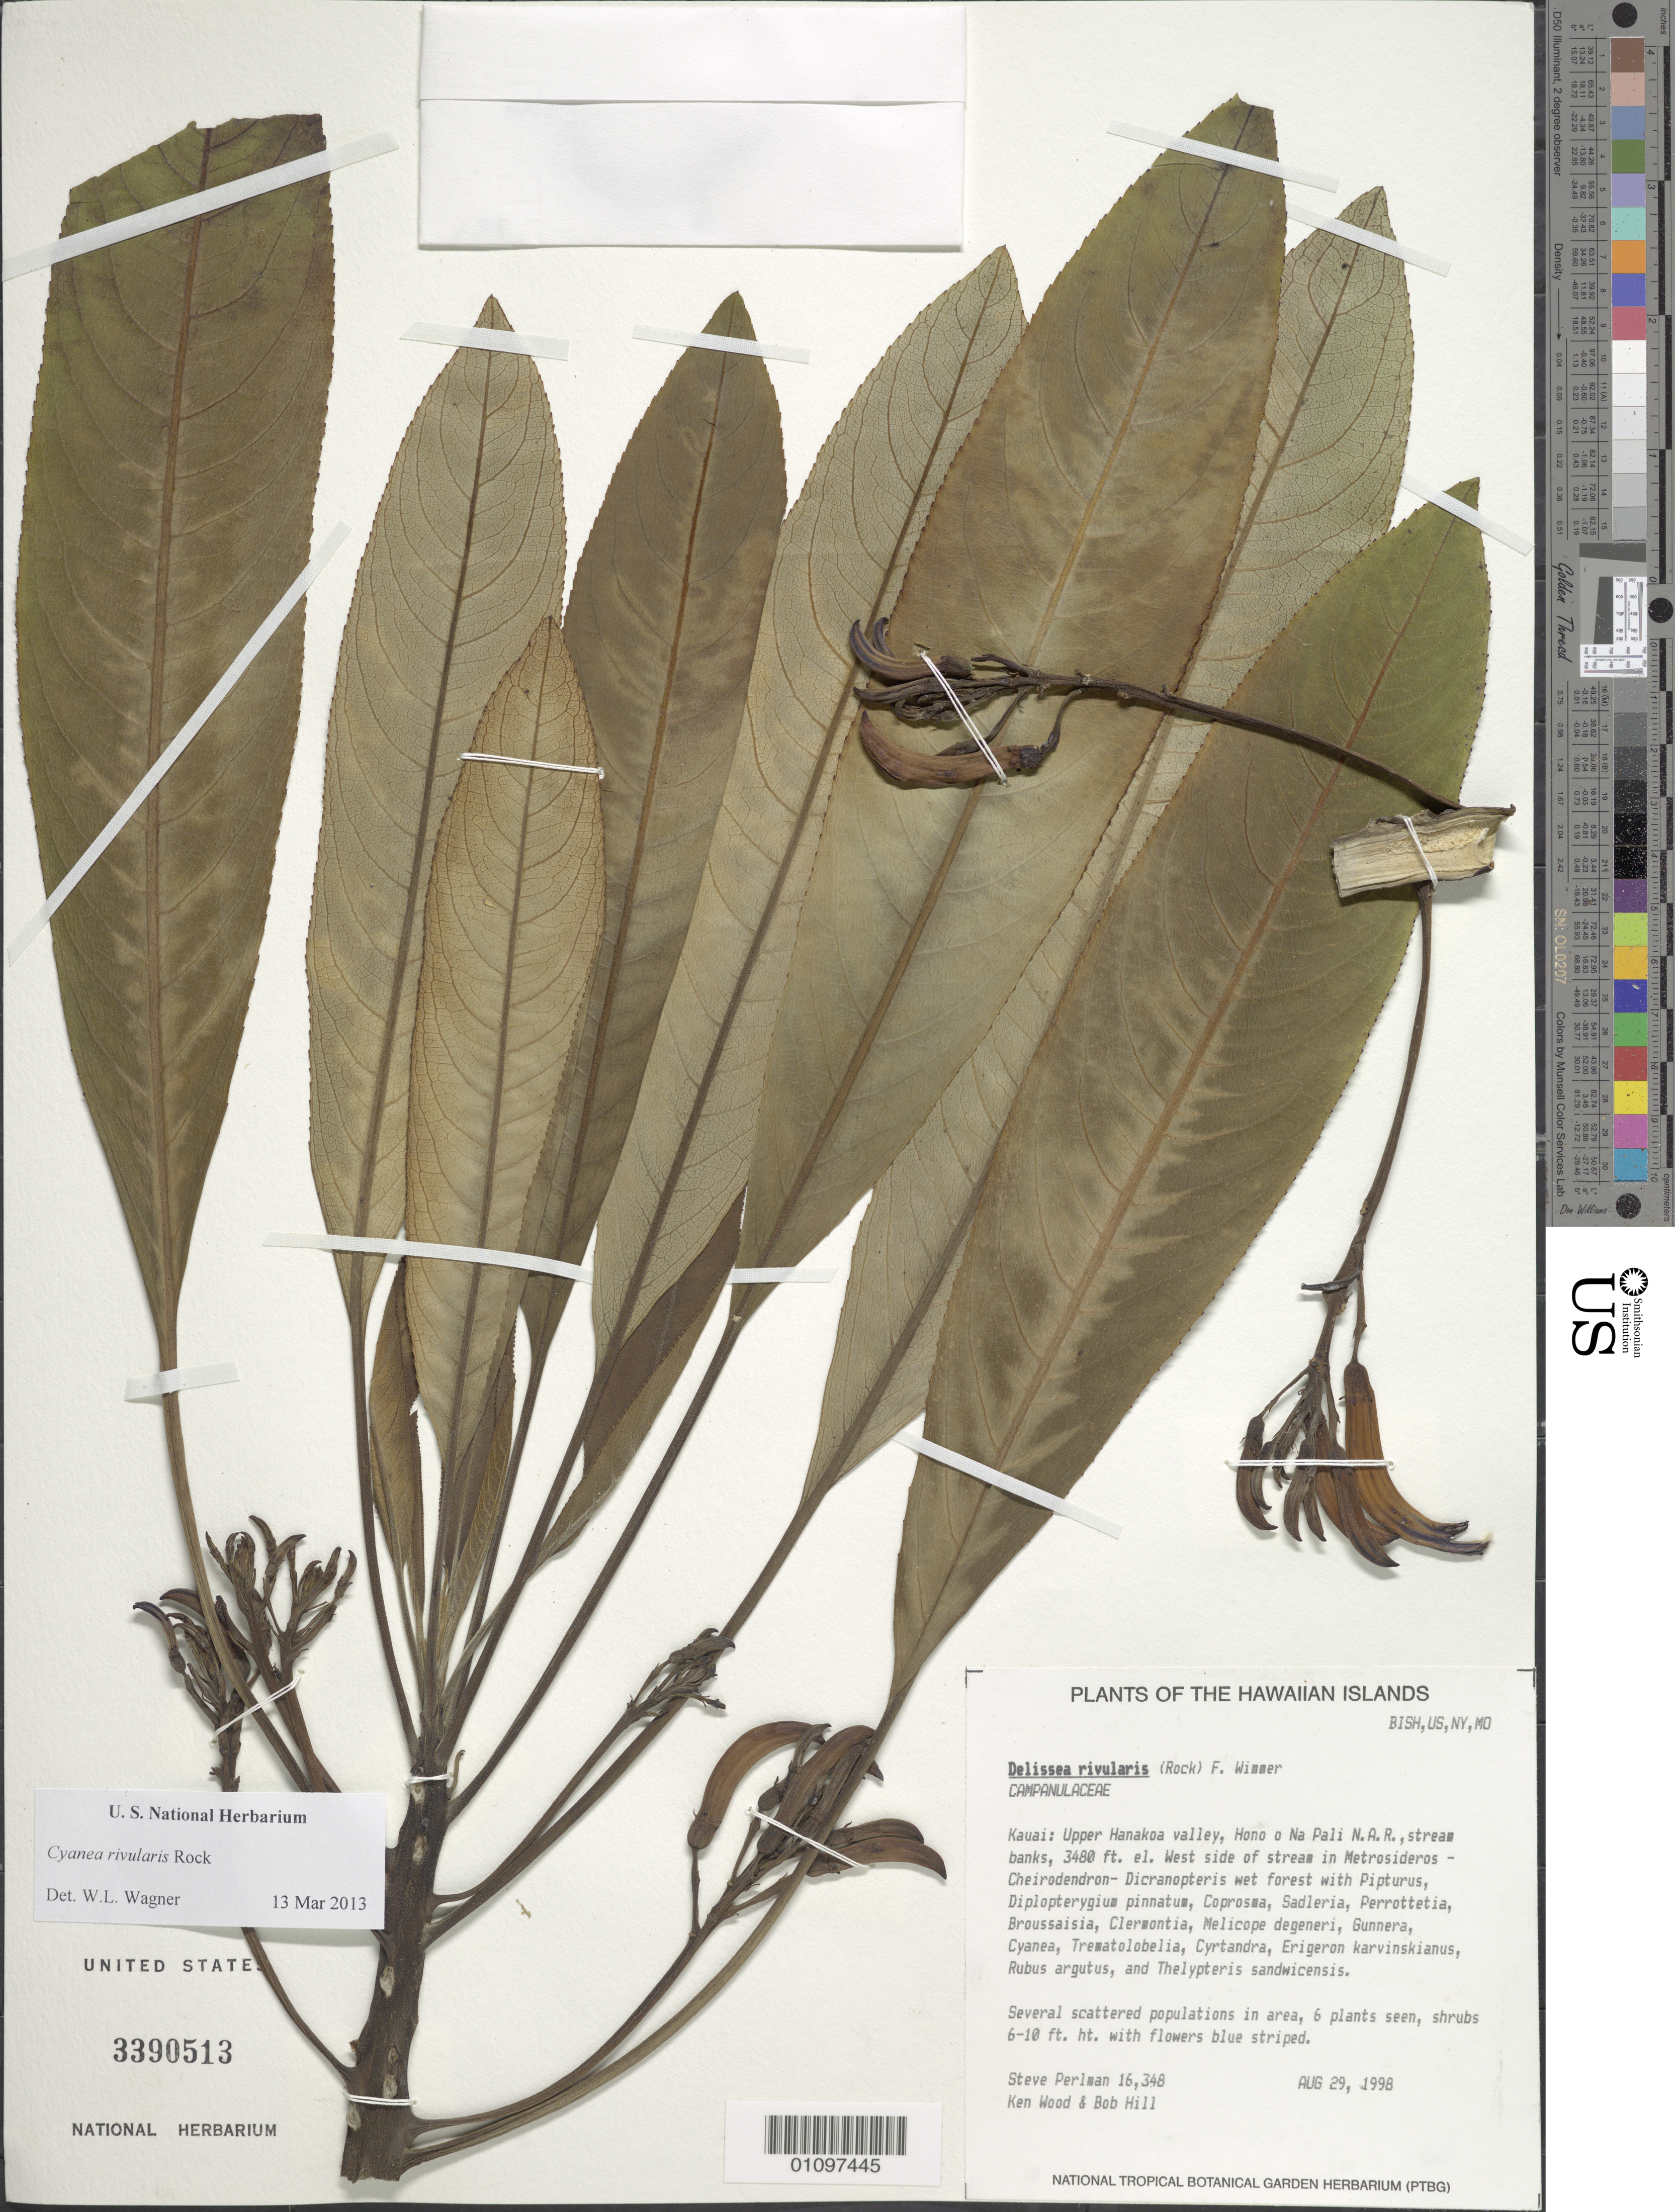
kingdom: Plantae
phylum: Tracheophyta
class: Magnoliopsida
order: Asterales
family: Campanulaceae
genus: Cyanea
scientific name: Cyanea rivularis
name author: Rock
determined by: Wagner, W. L., (BOT), Smithsonian Institution - National Museum of Natural History (UNITED STATES)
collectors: S. P. Perlman, K. R. Wood & B. Hill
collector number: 16348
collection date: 1998-08-29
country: United States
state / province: Hawaii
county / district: Kauai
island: Kaua'i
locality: Upper Hanakoa Valley, Hono o Na Pali N.A.R.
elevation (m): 1061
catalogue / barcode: US 3390513